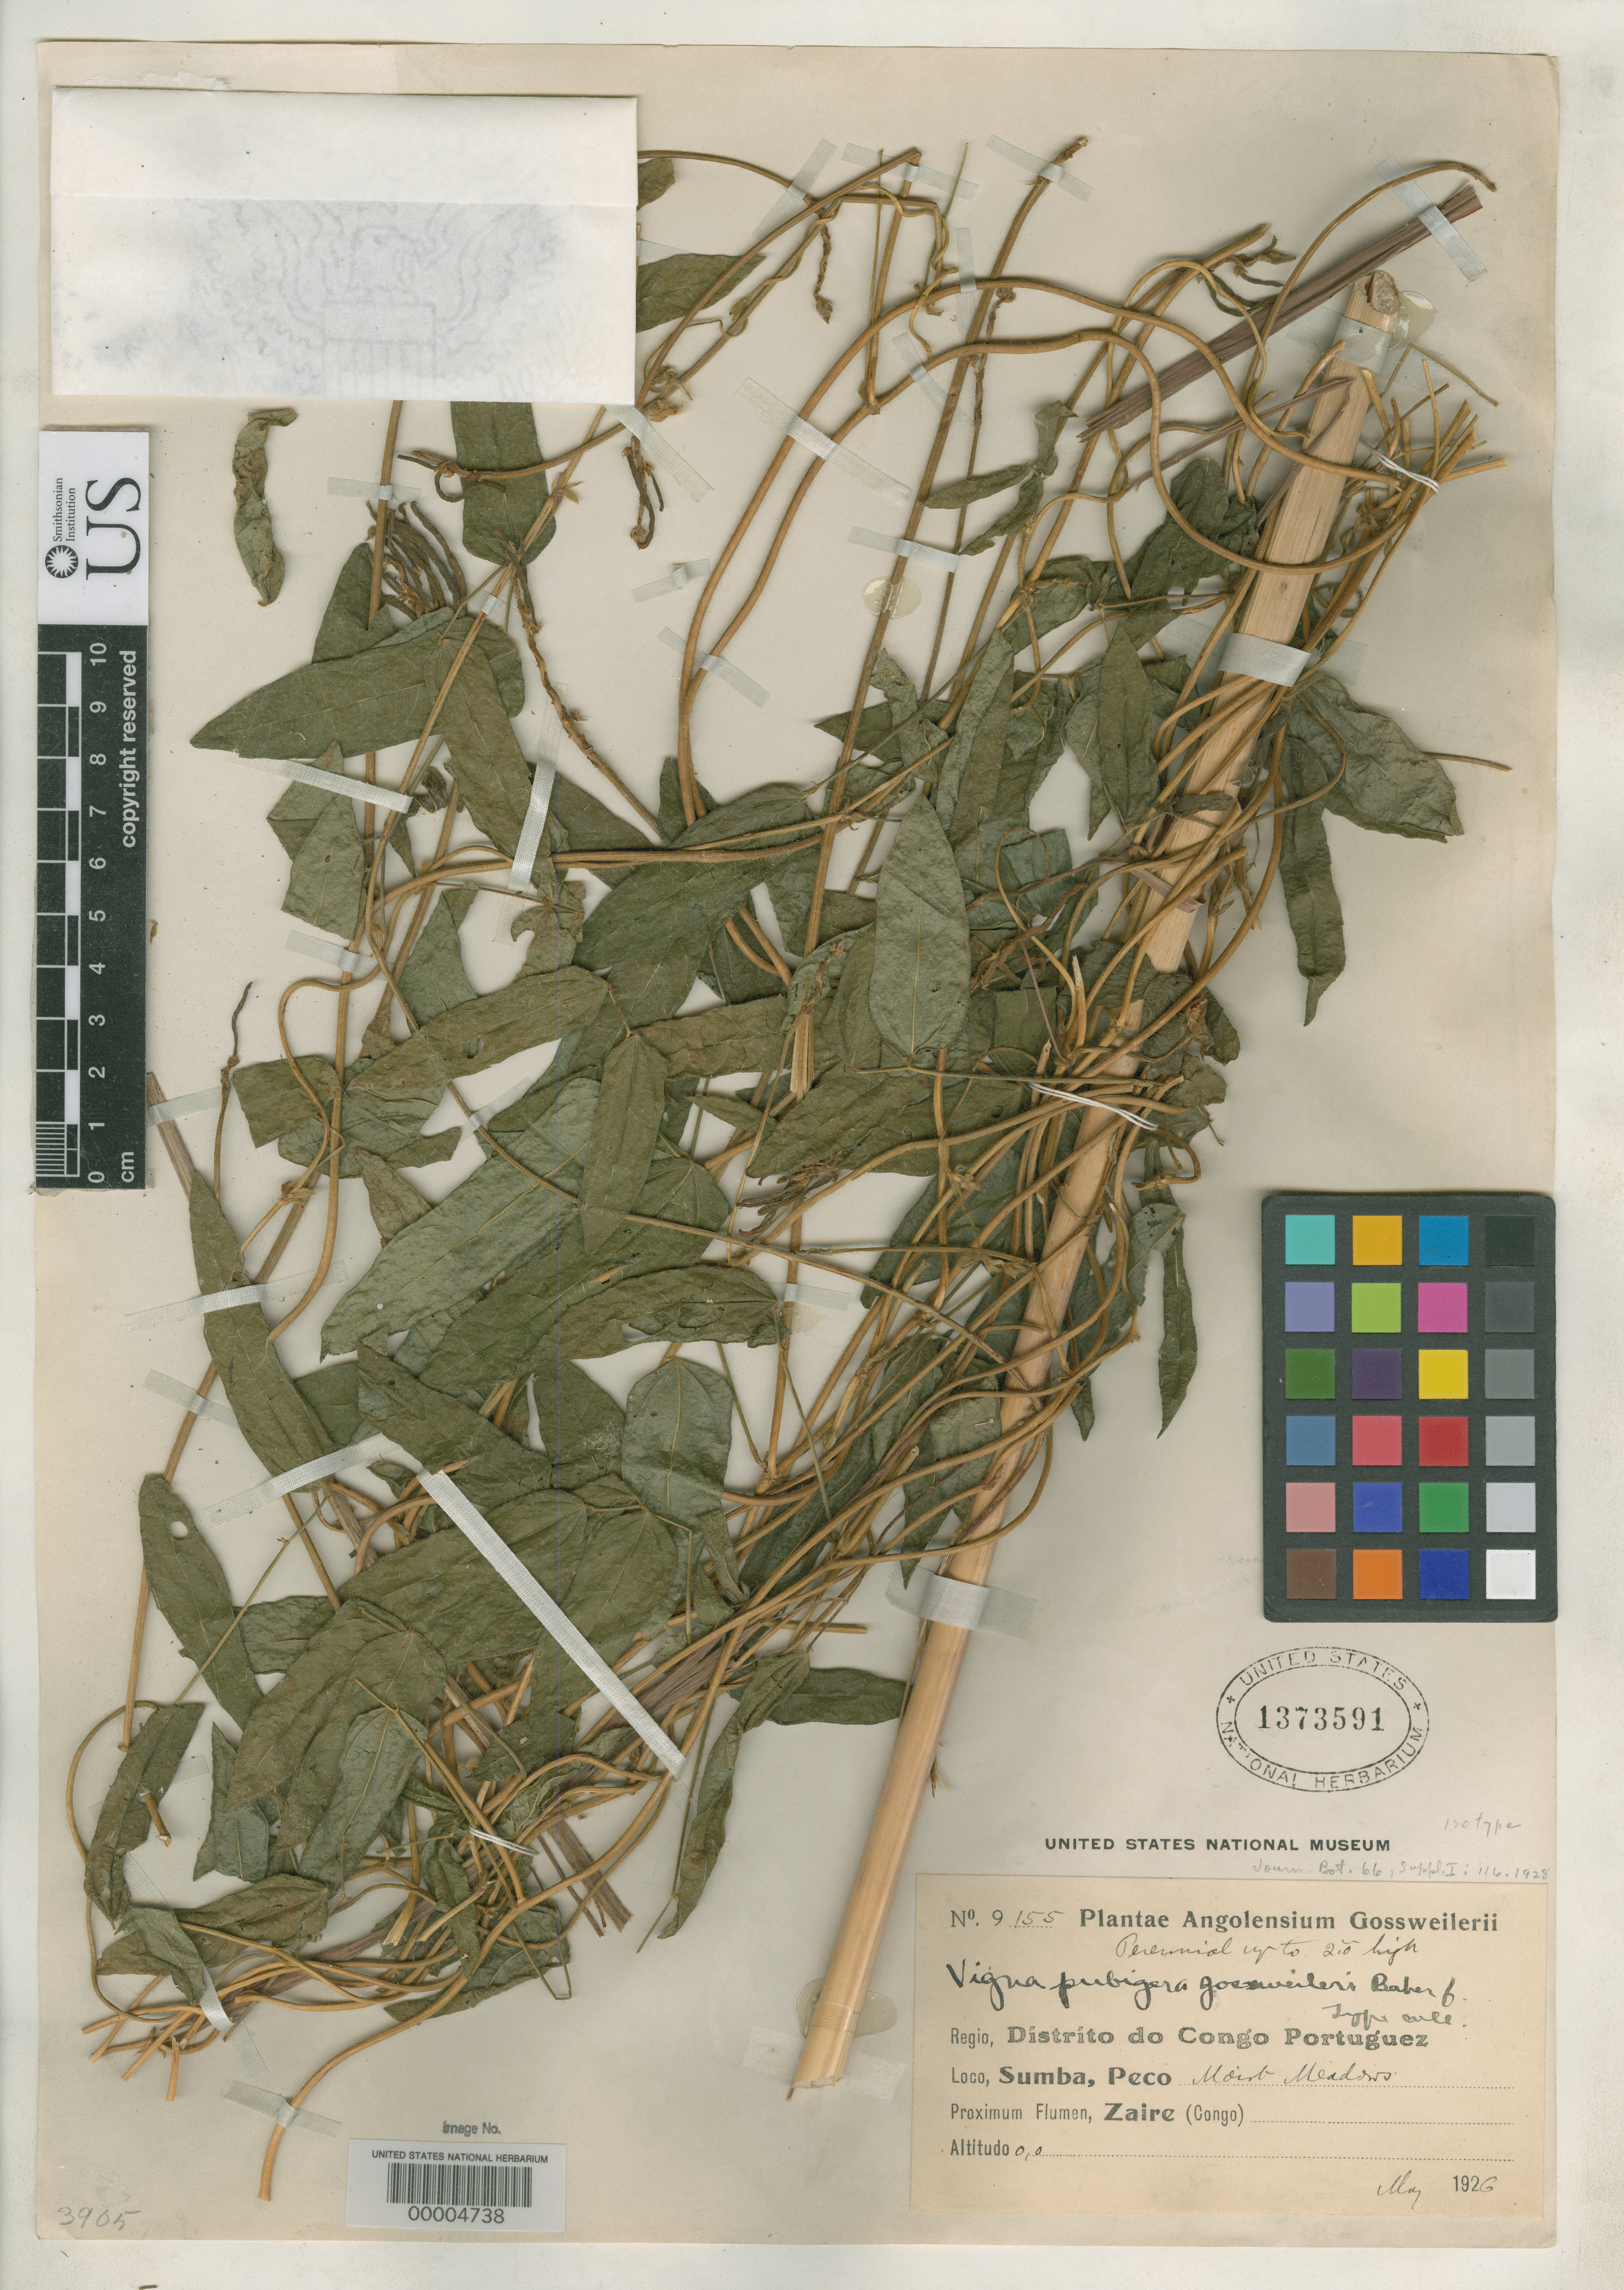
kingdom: Plantae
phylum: Tracheophyta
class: Magnoliopsida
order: Fabales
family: Fabaceae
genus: Vigna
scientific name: Vigna pubigera var. gossweileri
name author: Baker f.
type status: Isotype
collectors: J. Gossweiler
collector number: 9155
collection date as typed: May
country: Angola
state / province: Cabinda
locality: Sumba, Peco.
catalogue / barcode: US 1373591